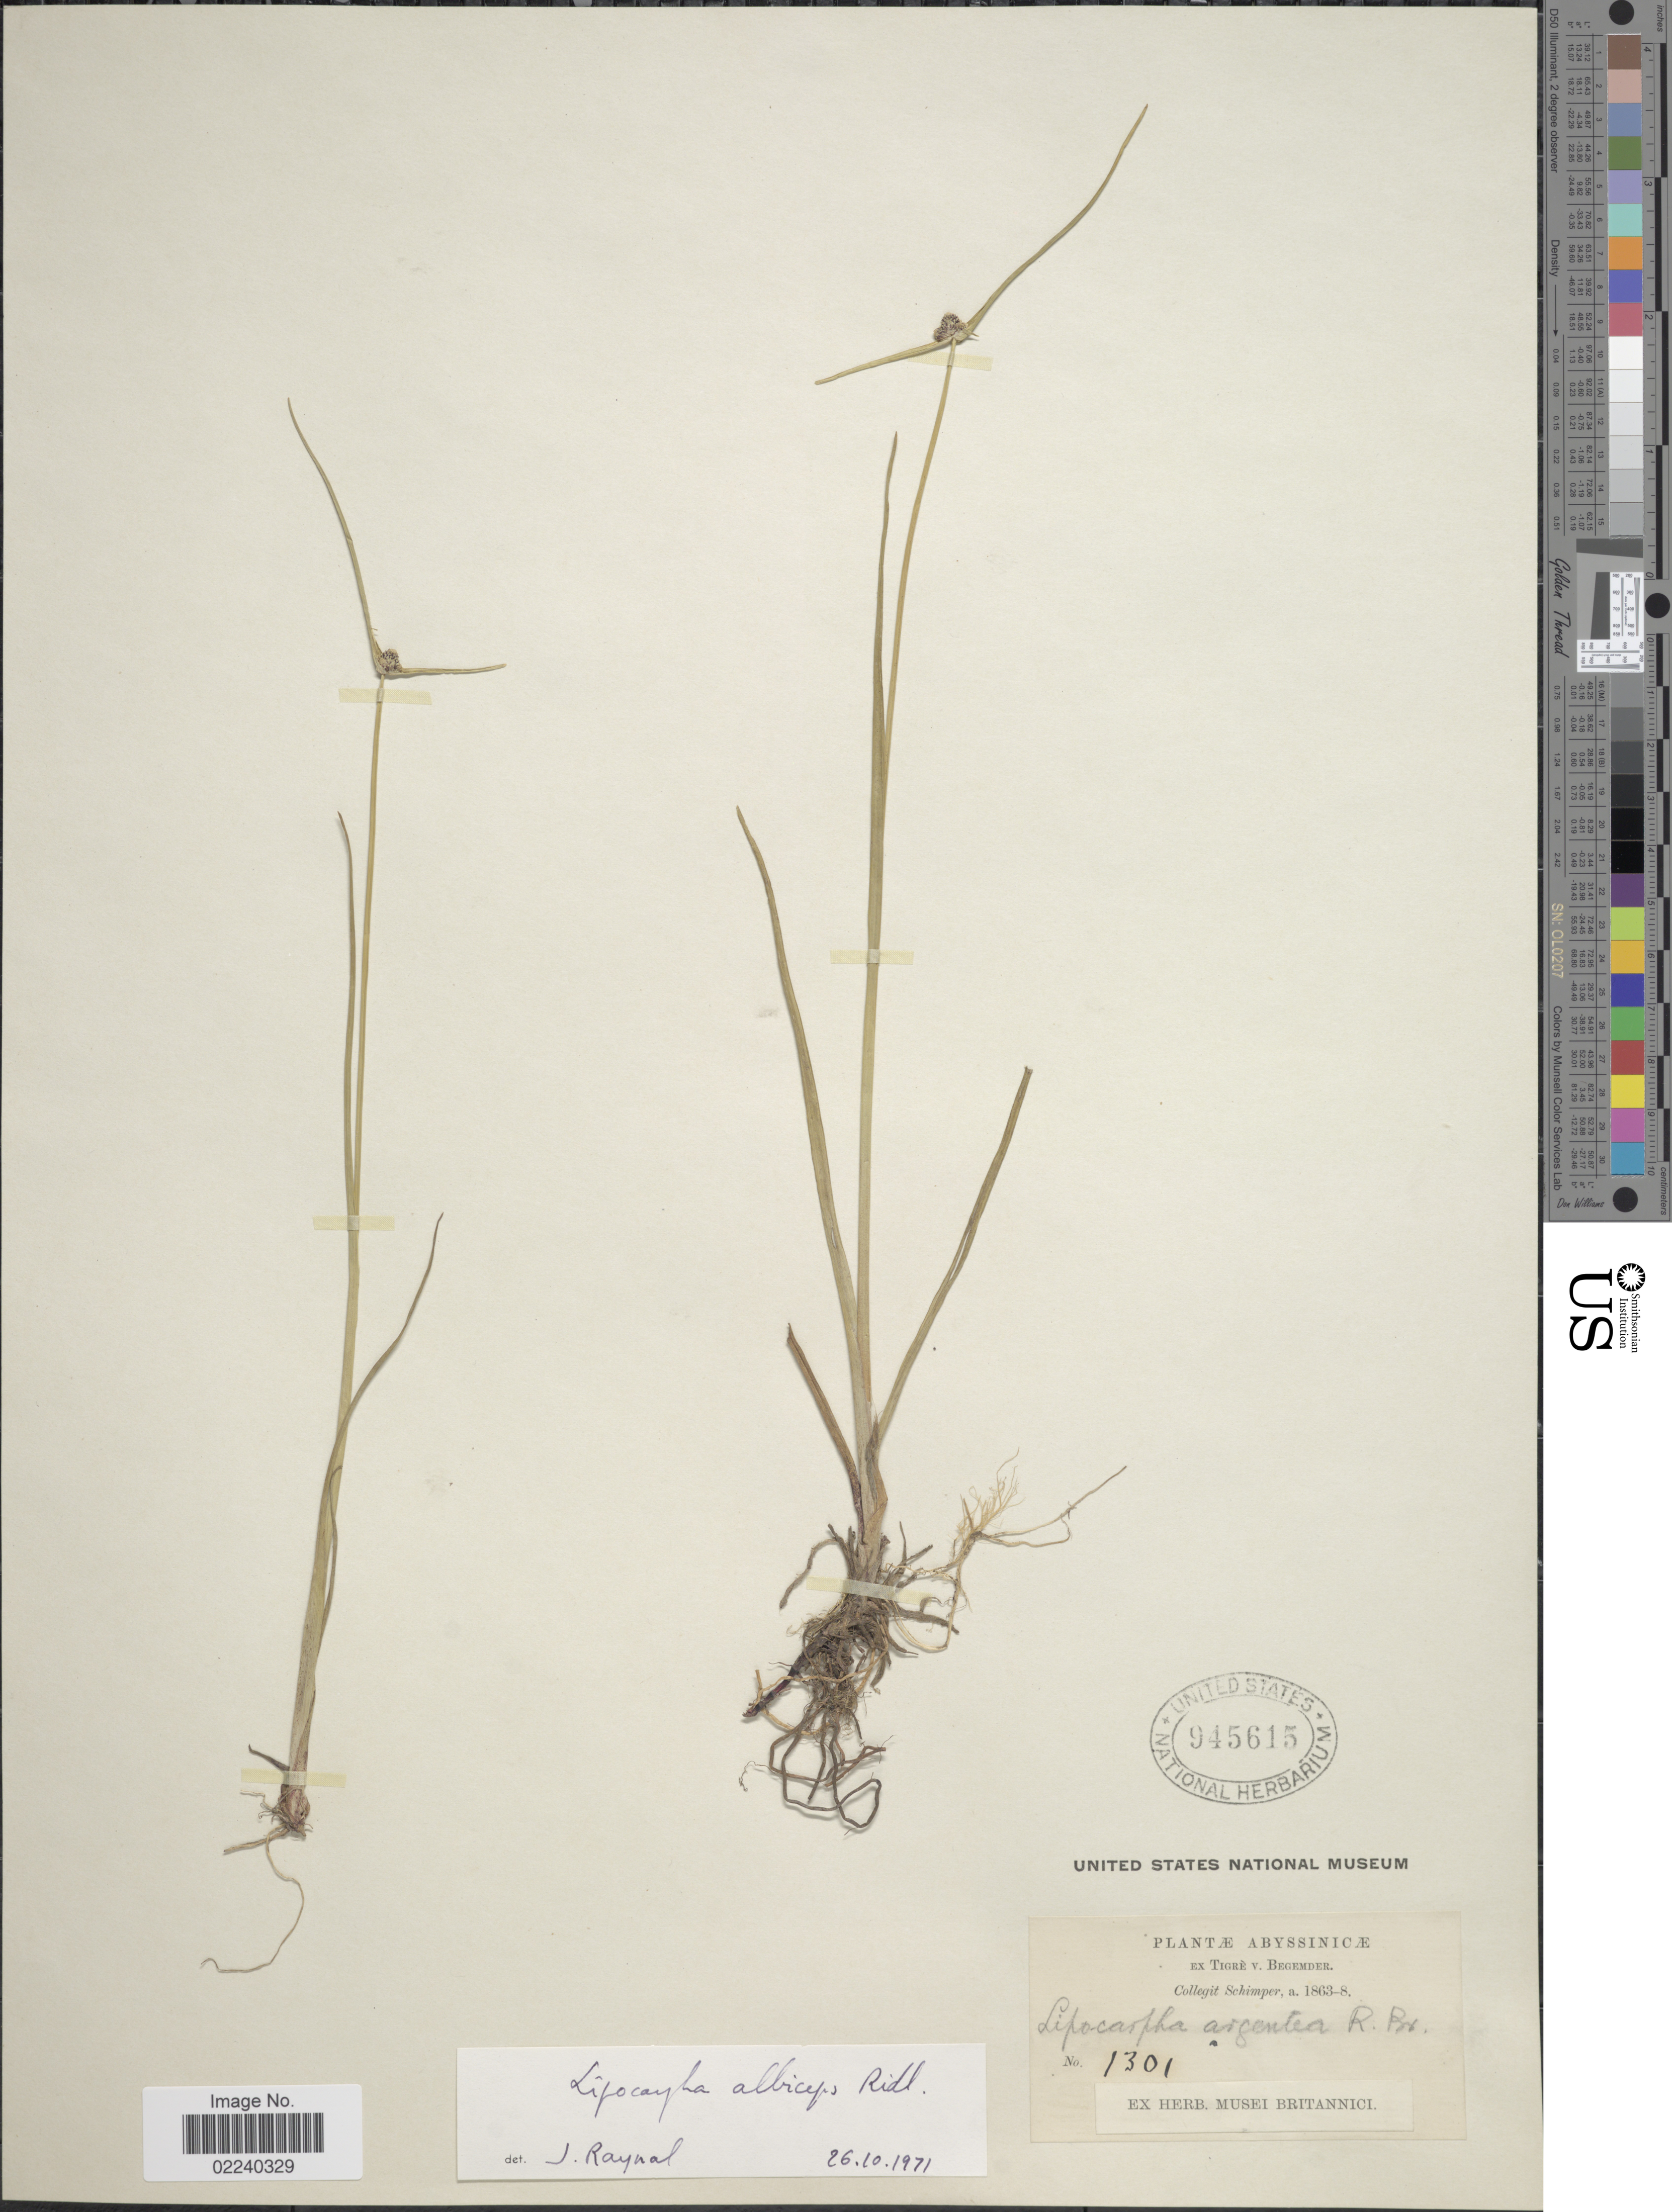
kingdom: Plantae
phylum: Tracheophyta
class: Liliopsida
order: Poales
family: Cyperaceae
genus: Cyperus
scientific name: Cyperus purpureoluteus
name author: (Ridl.) Bauters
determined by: Strong, M. T., (US), Smithsonian Institution - National Museum of Natural History (UNITED STATES)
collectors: -. Schimper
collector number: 1301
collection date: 1863/1868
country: Eritrea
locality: Abyssinicae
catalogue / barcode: US 945615